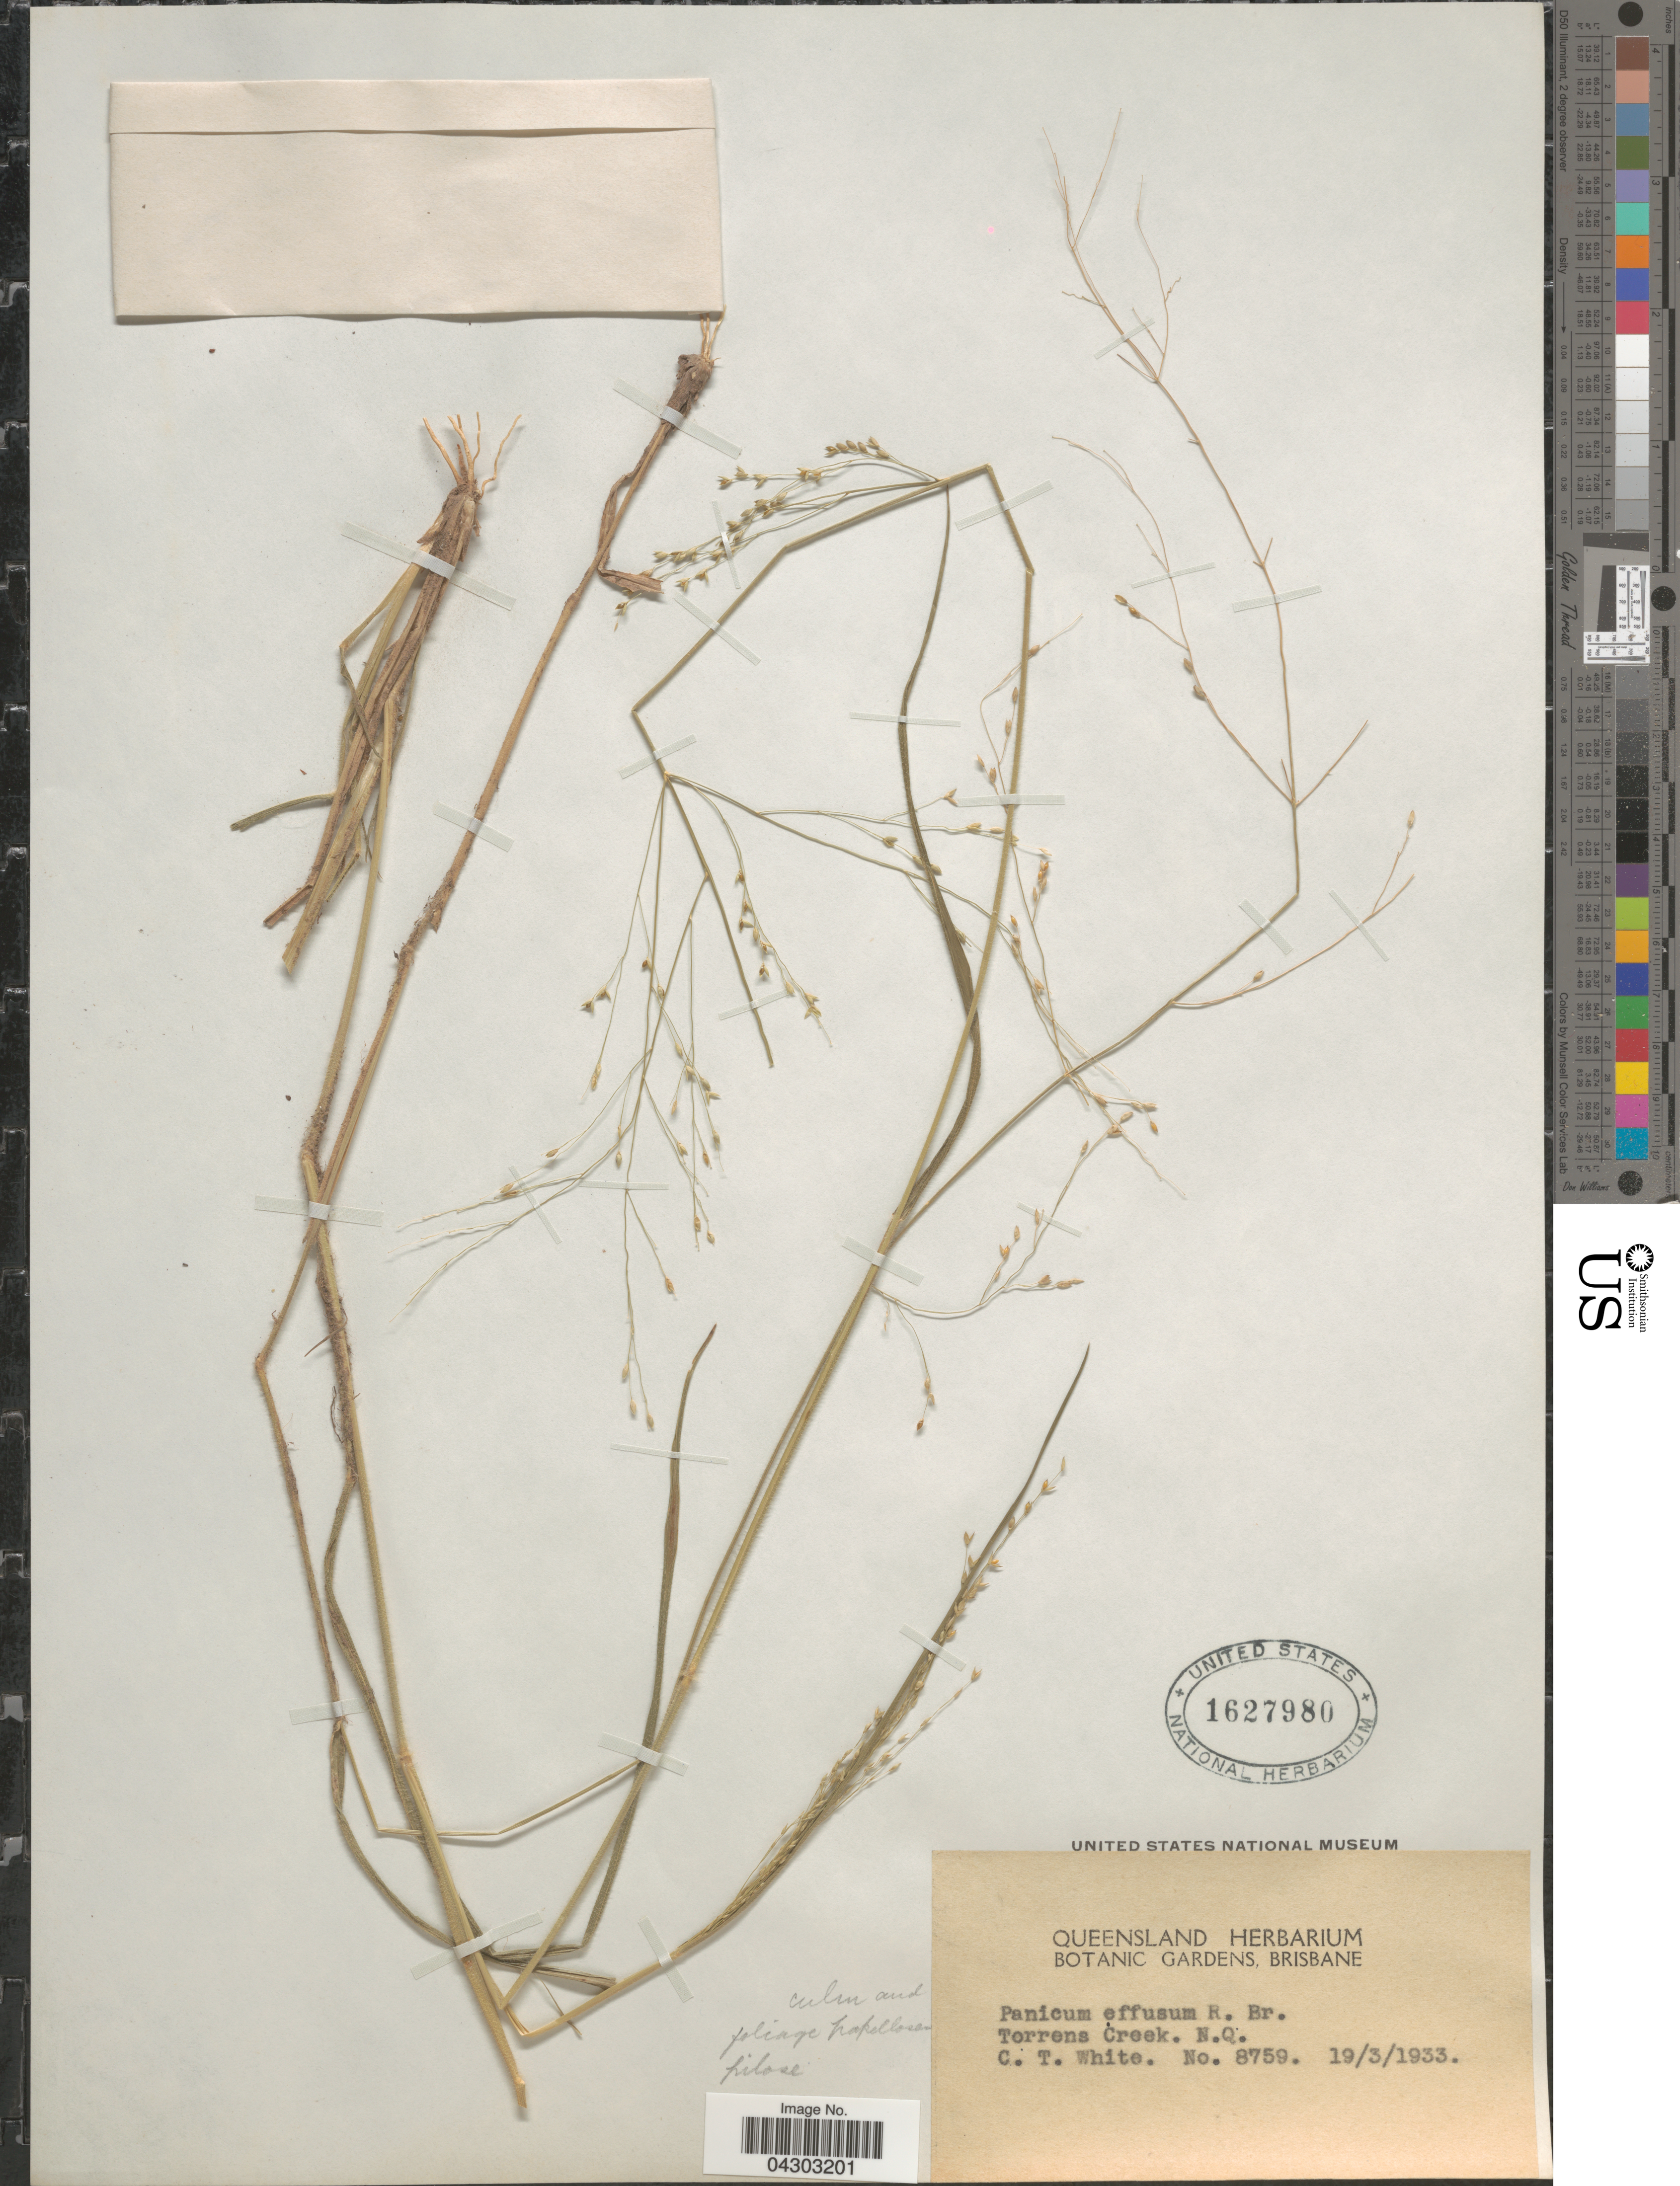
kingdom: Plantae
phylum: Tracheophyta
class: Liliopsida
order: Poales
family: Poaceae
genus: Panicum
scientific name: Panicum sp.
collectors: C. T. White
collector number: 8759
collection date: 1933-03-19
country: Australia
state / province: Queensland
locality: Torrens Creek, N.Q.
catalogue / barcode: US 1627980